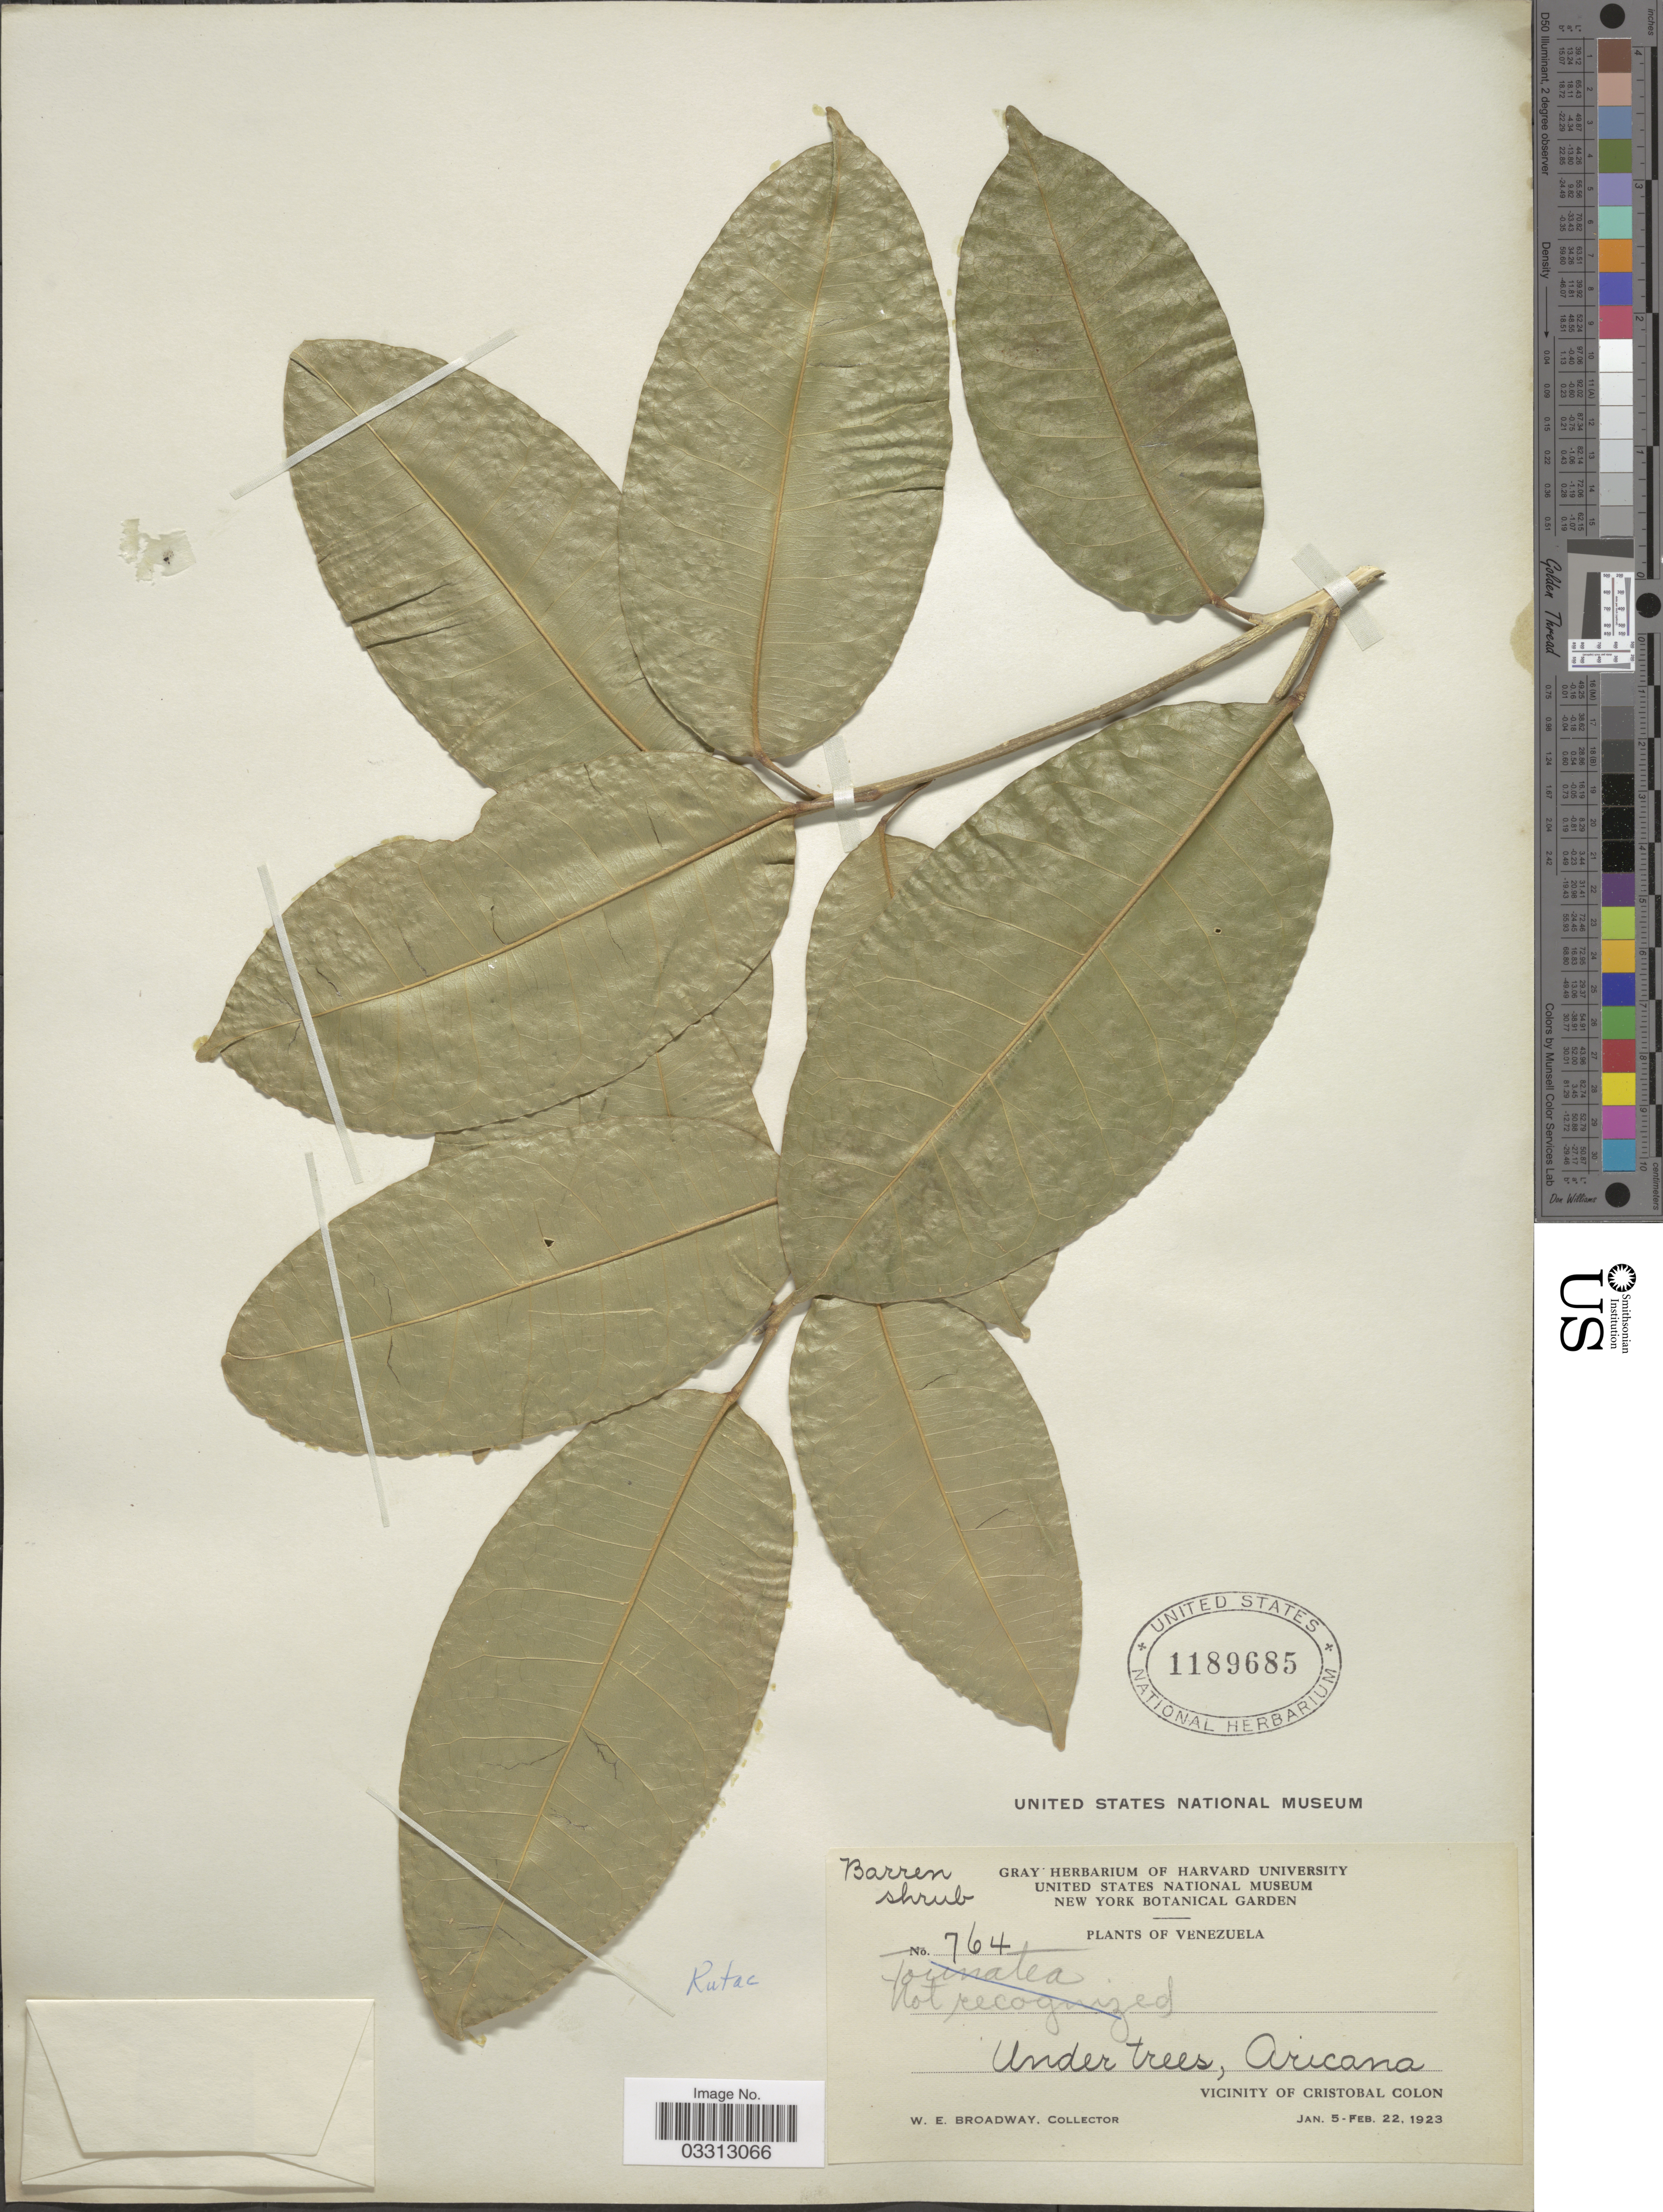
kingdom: Plantae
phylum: Tracheophyta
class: Magnoliopsida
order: Sapindales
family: Rutaceae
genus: Esenbeckia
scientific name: Esenbeckia pilocarpoides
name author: Kunth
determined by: Londoño-Echeverri, Y.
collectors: W. E. Broadway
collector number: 764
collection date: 1923-01-05/1923-02-22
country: Venezuela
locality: Aricana. Vicinity of Cristobal Colon.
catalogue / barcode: US 1189685